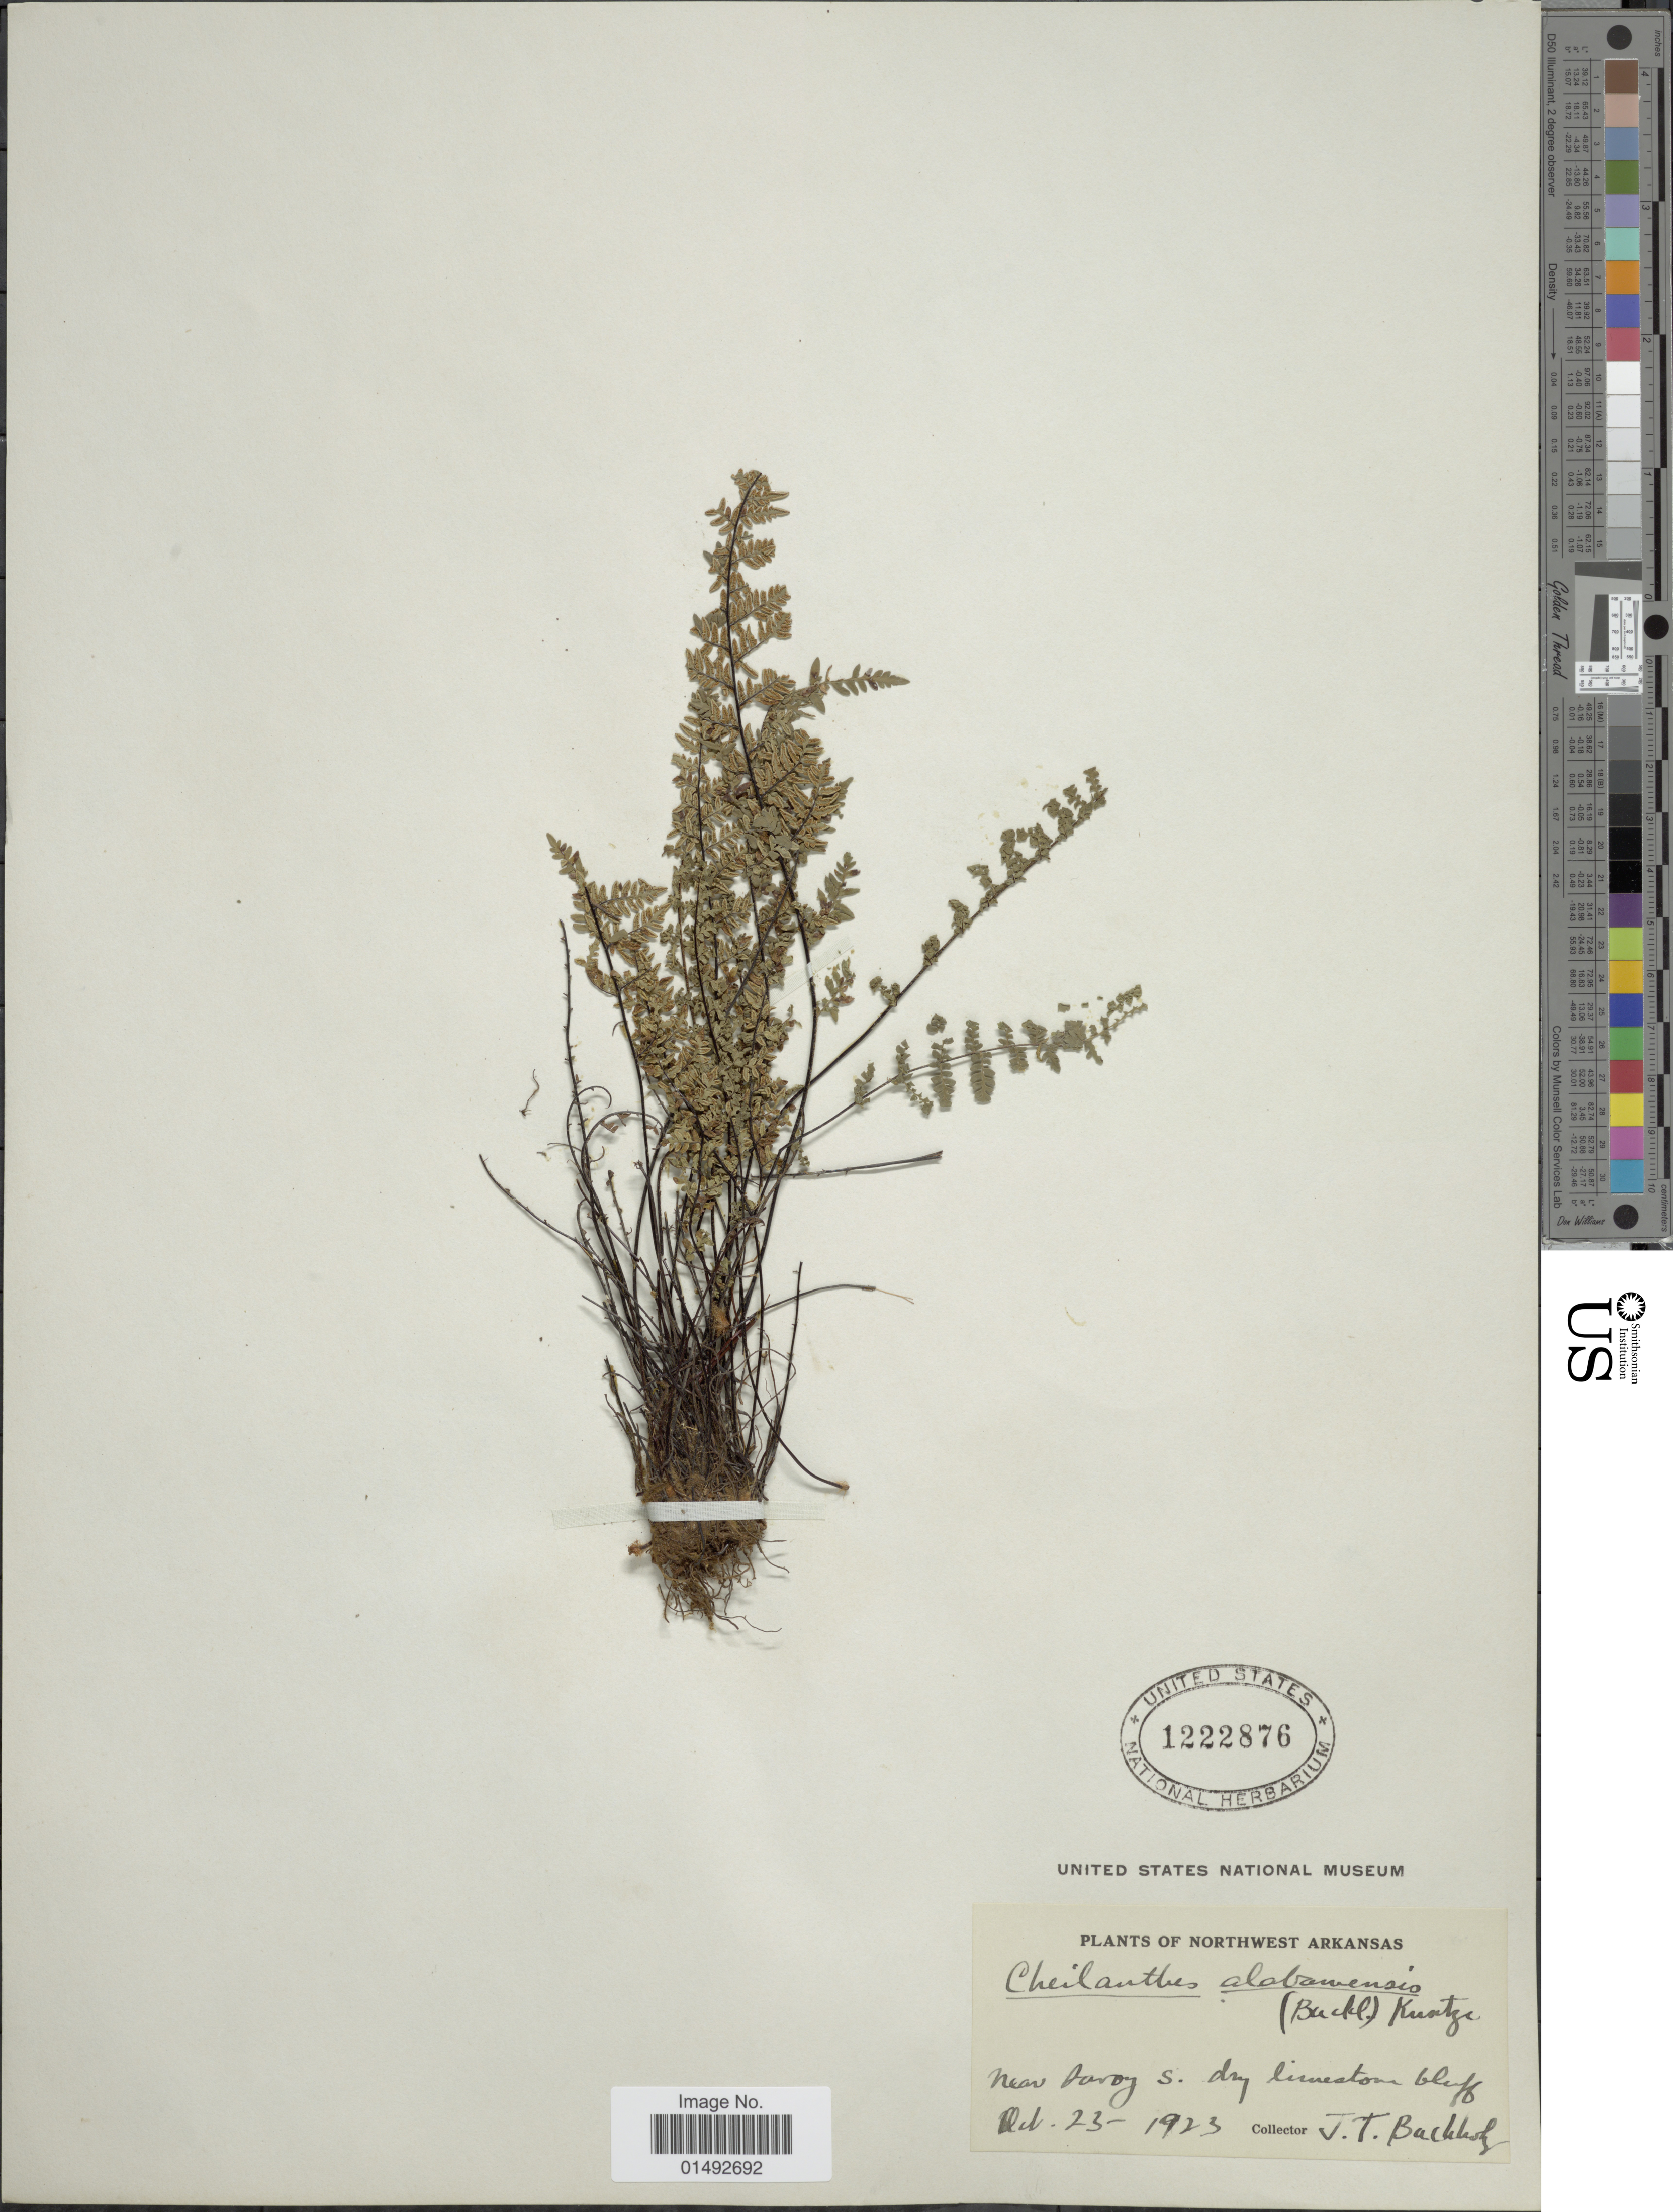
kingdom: Plantae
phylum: Tracheophyta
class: Polypodiopsida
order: Polypodiales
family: Pteridaceae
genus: Myriopteris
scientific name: Myriopteris alabamensis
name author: (Buckley) Grusz & Windham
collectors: J. T. Buchholz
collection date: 1923-10-23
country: United States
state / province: Arkansas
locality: Northwest Arkansas, near Aarons dry limestone bluff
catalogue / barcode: US 1222876